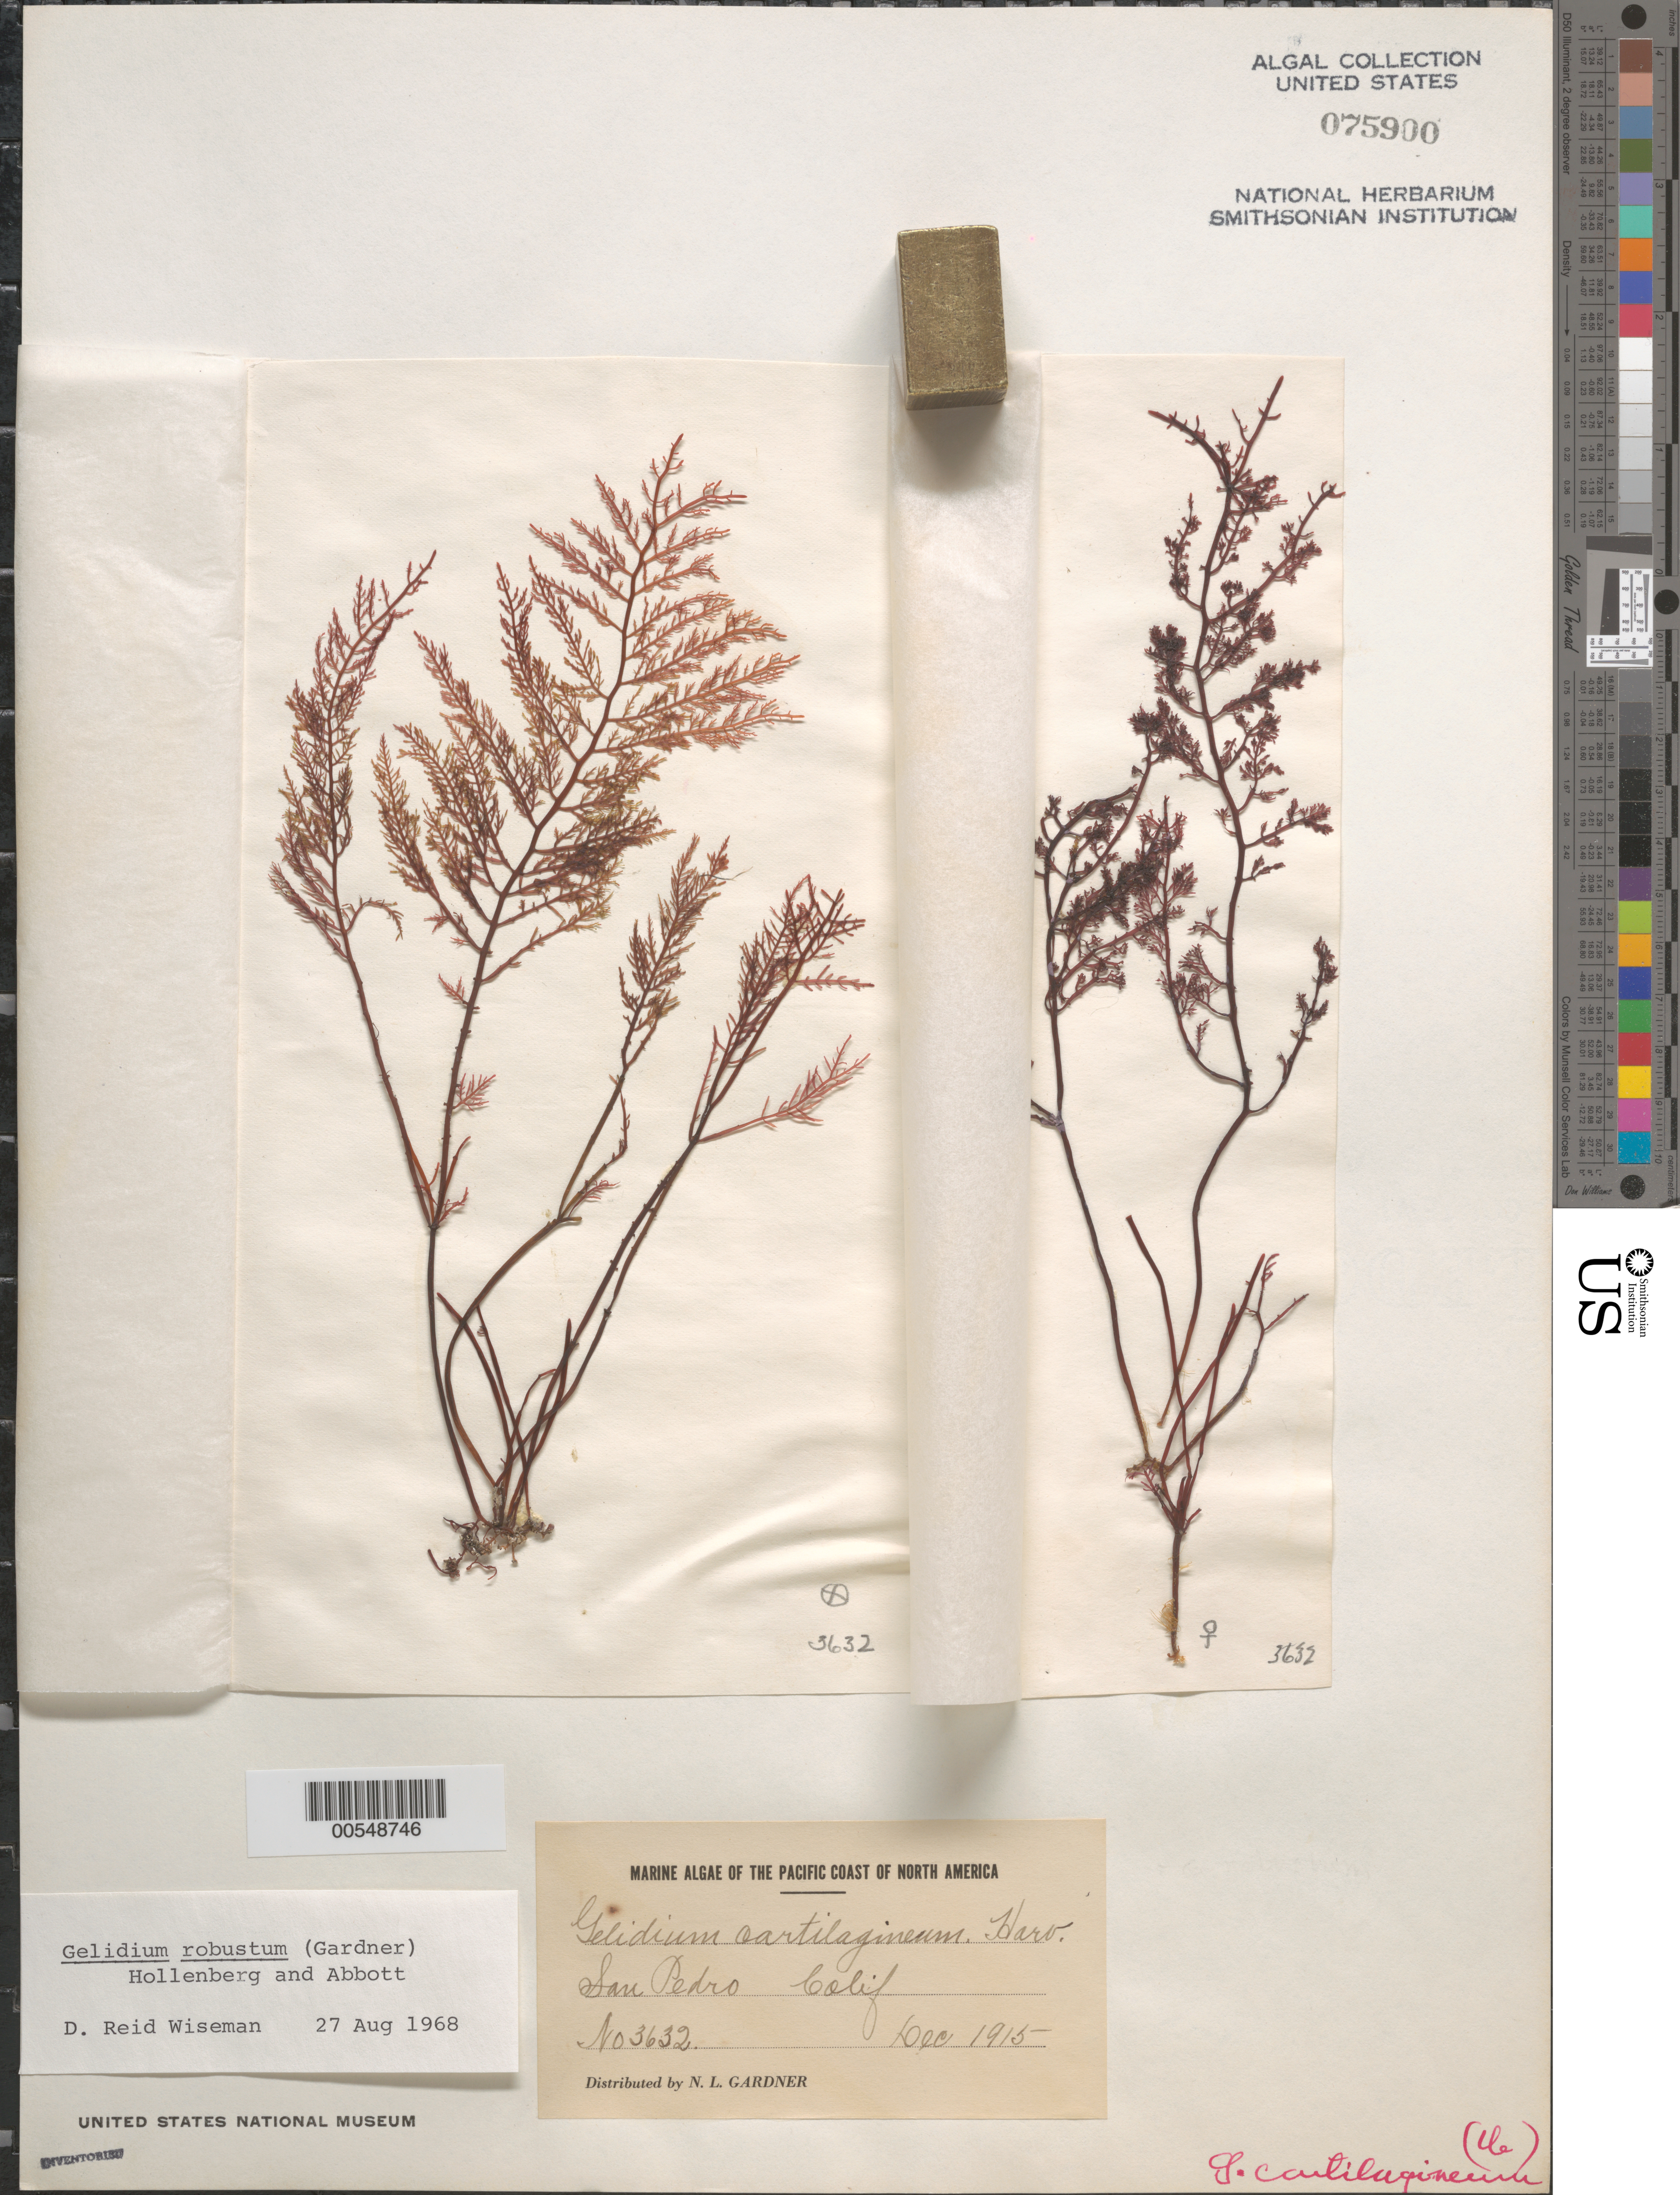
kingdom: Plantae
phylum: Rhodophyta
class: Florideophyceae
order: Gelidiales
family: Gelidiaceae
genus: Gelidium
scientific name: Gelidium robustum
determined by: Wiseman, D. R.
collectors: N. Gardner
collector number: NLG 3632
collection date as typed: Dec 1915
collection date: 1915-12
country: United States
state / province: California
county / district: Los Angeles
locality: San Pedro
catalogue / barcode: US 75900